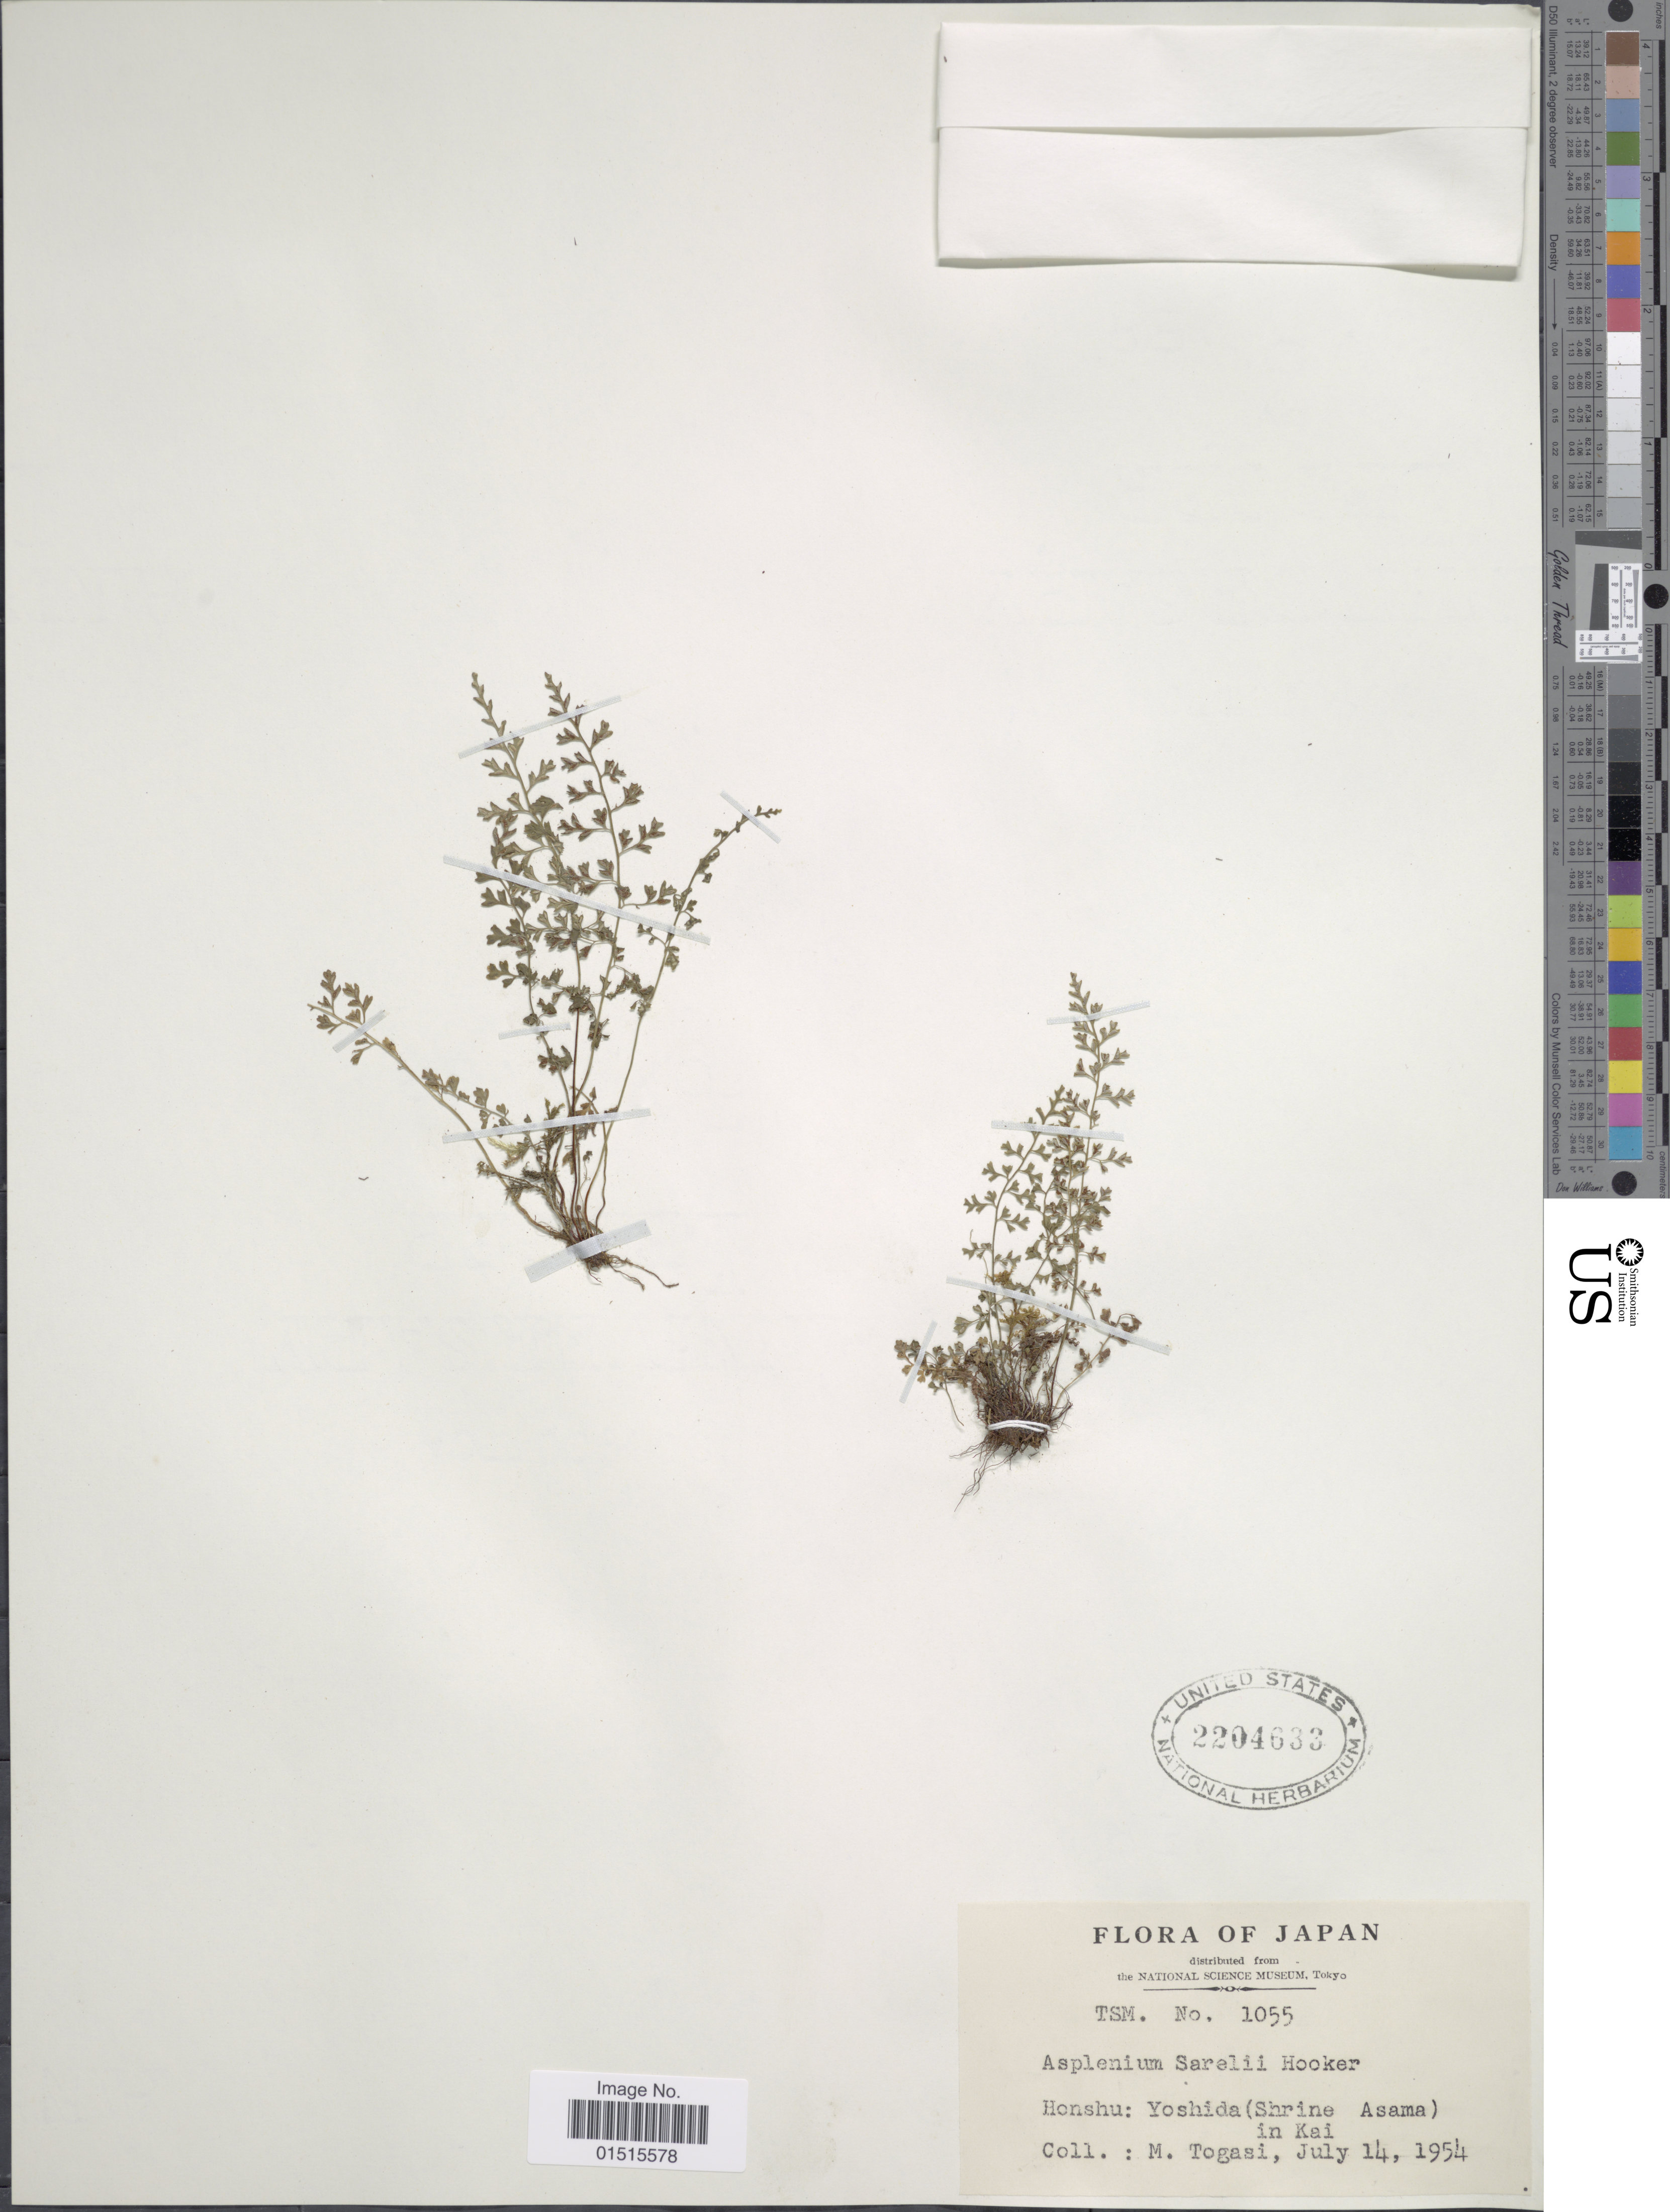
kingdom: Plantae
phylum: Tracheophyta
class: Polypodiopsida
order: Polypodiales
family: Aspleniaceae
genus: Asplenium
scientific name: Asplenium sarelii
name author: Hook.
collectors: M. Togasi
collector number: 1055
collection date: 1954-07-14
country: Japan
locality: Honshu: Yoshida (Shrine Asama) in Kai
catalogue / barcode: US 2204633